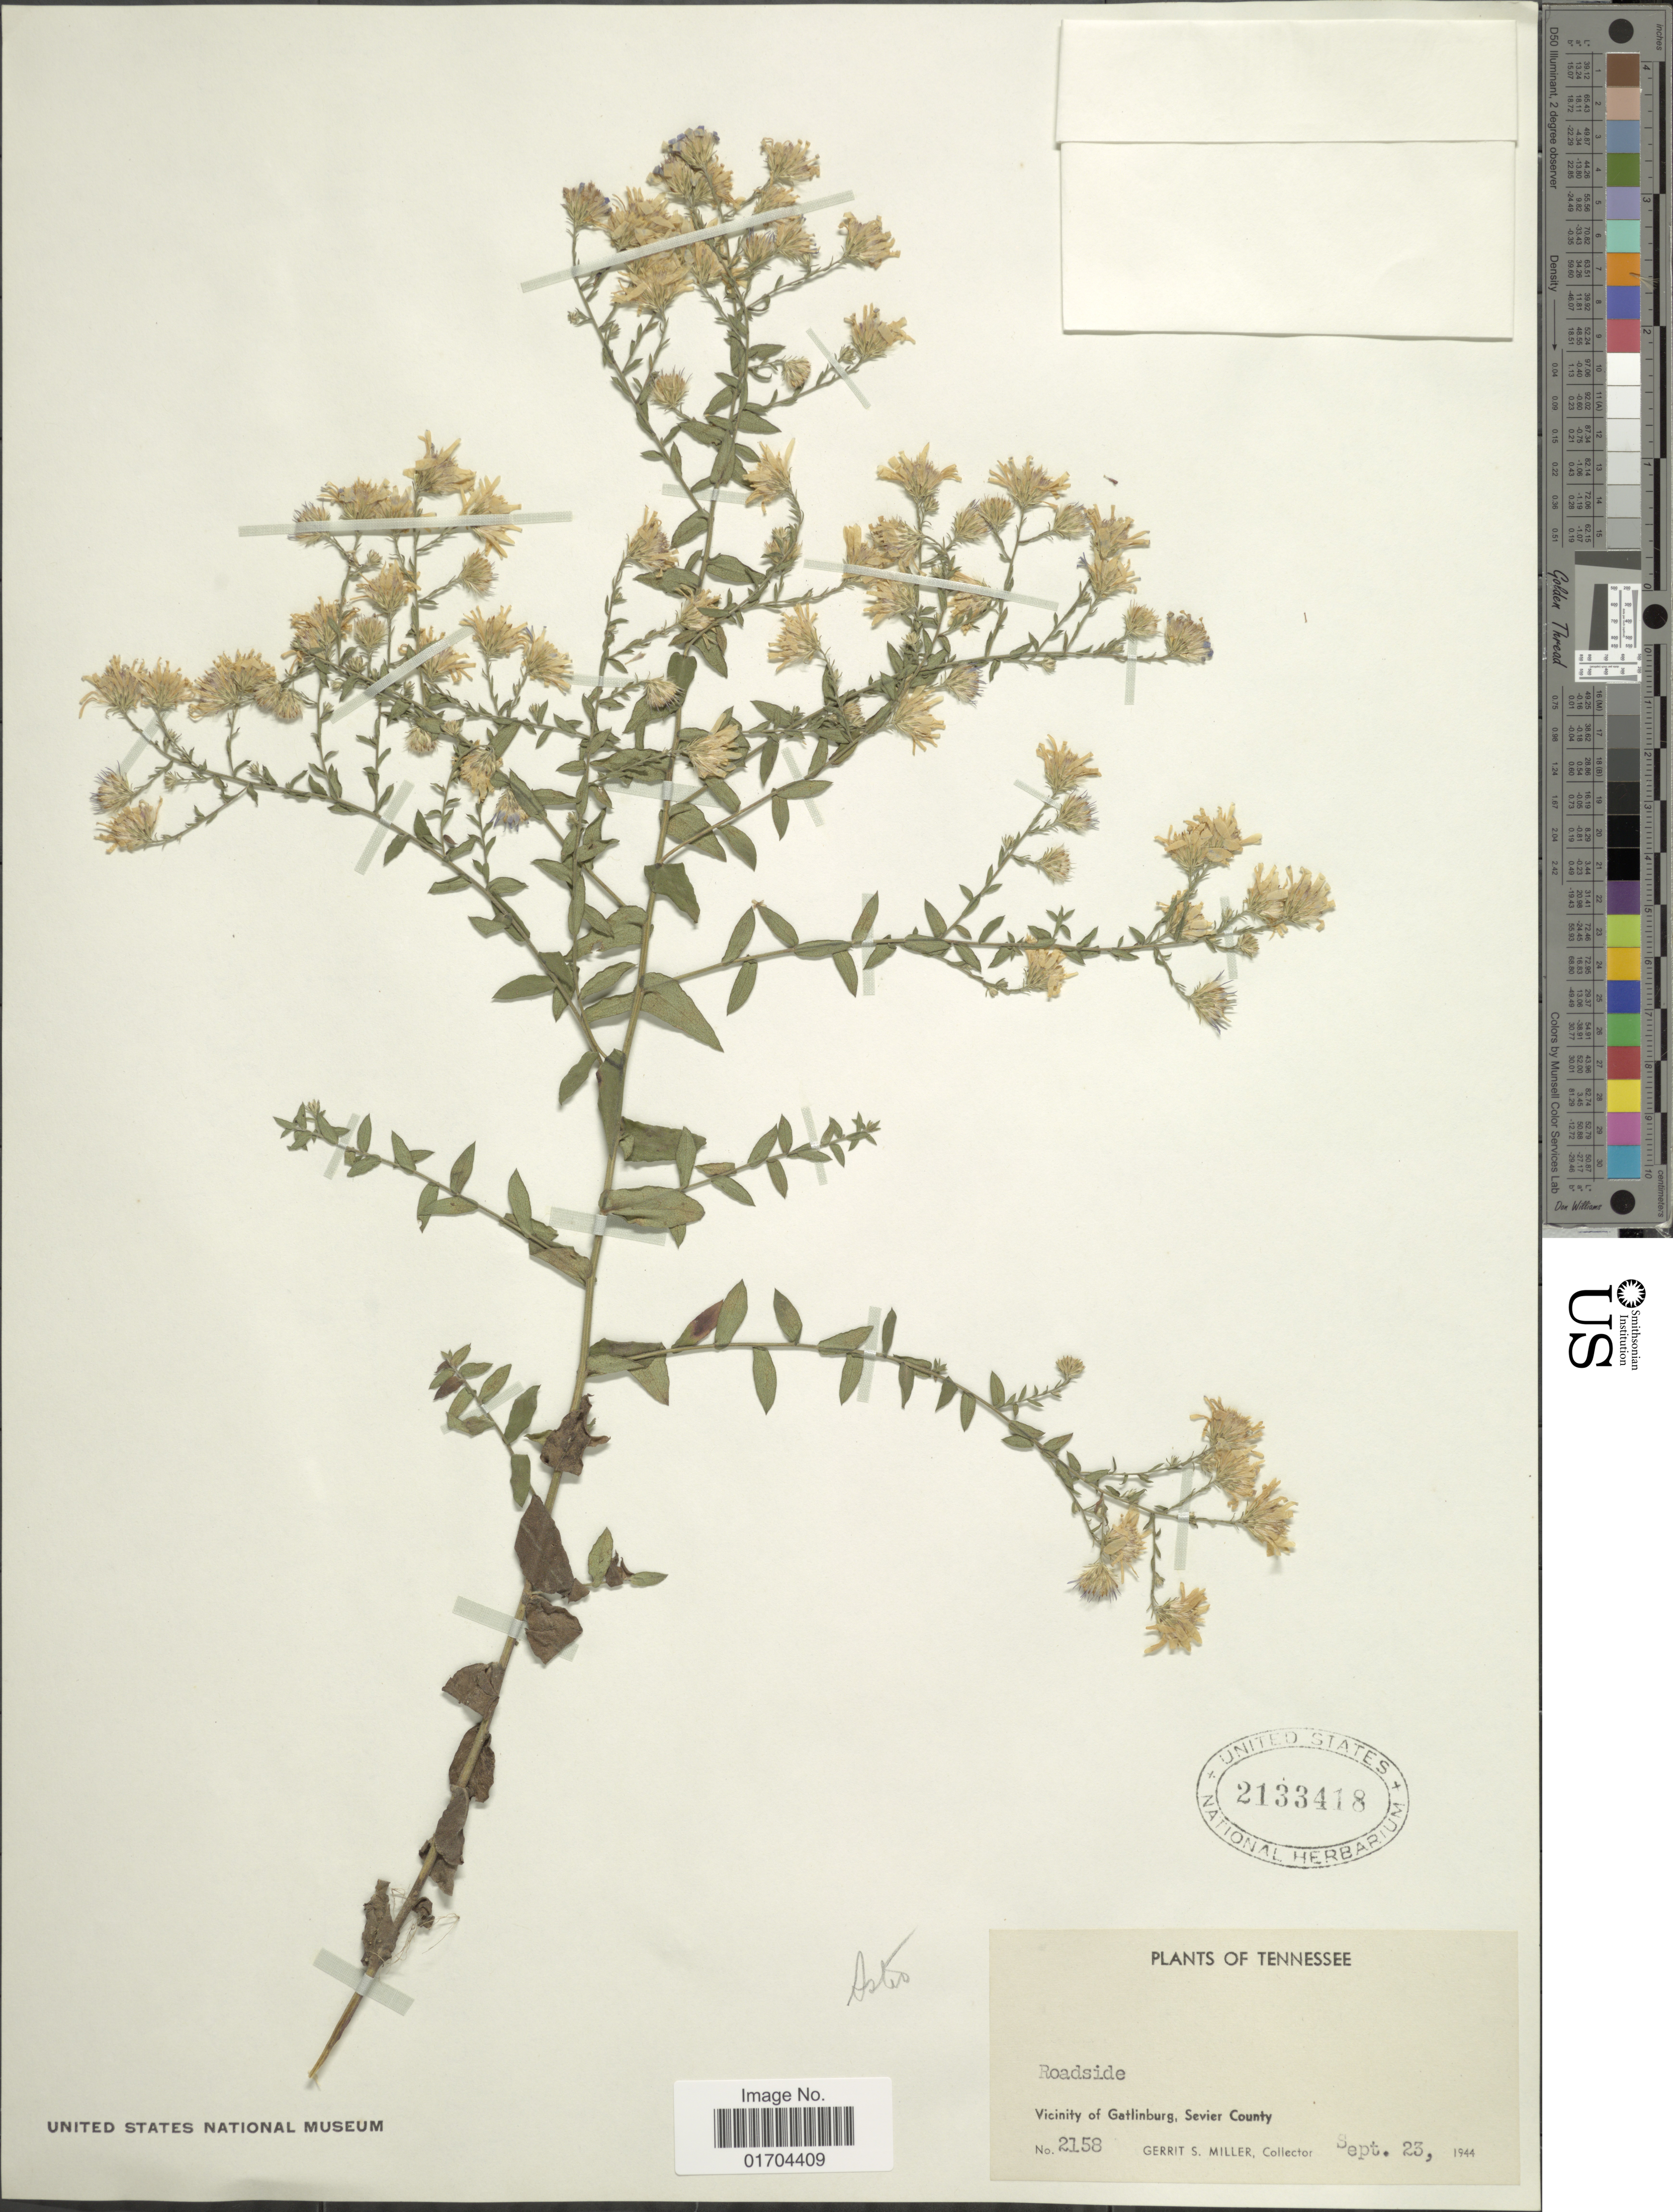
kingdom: Plantae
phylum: Tracheophyta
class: Magnoliopsida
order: Asterales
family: Asteraceae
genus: Symphyotrichum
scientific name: Symphyotrichum sp.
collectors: G. S. Miller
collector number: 2158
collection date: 1944-09-23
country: United States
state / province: Tennessee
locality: Vicinity of Gatlinburg, Sevier County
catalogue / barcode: US 2133418